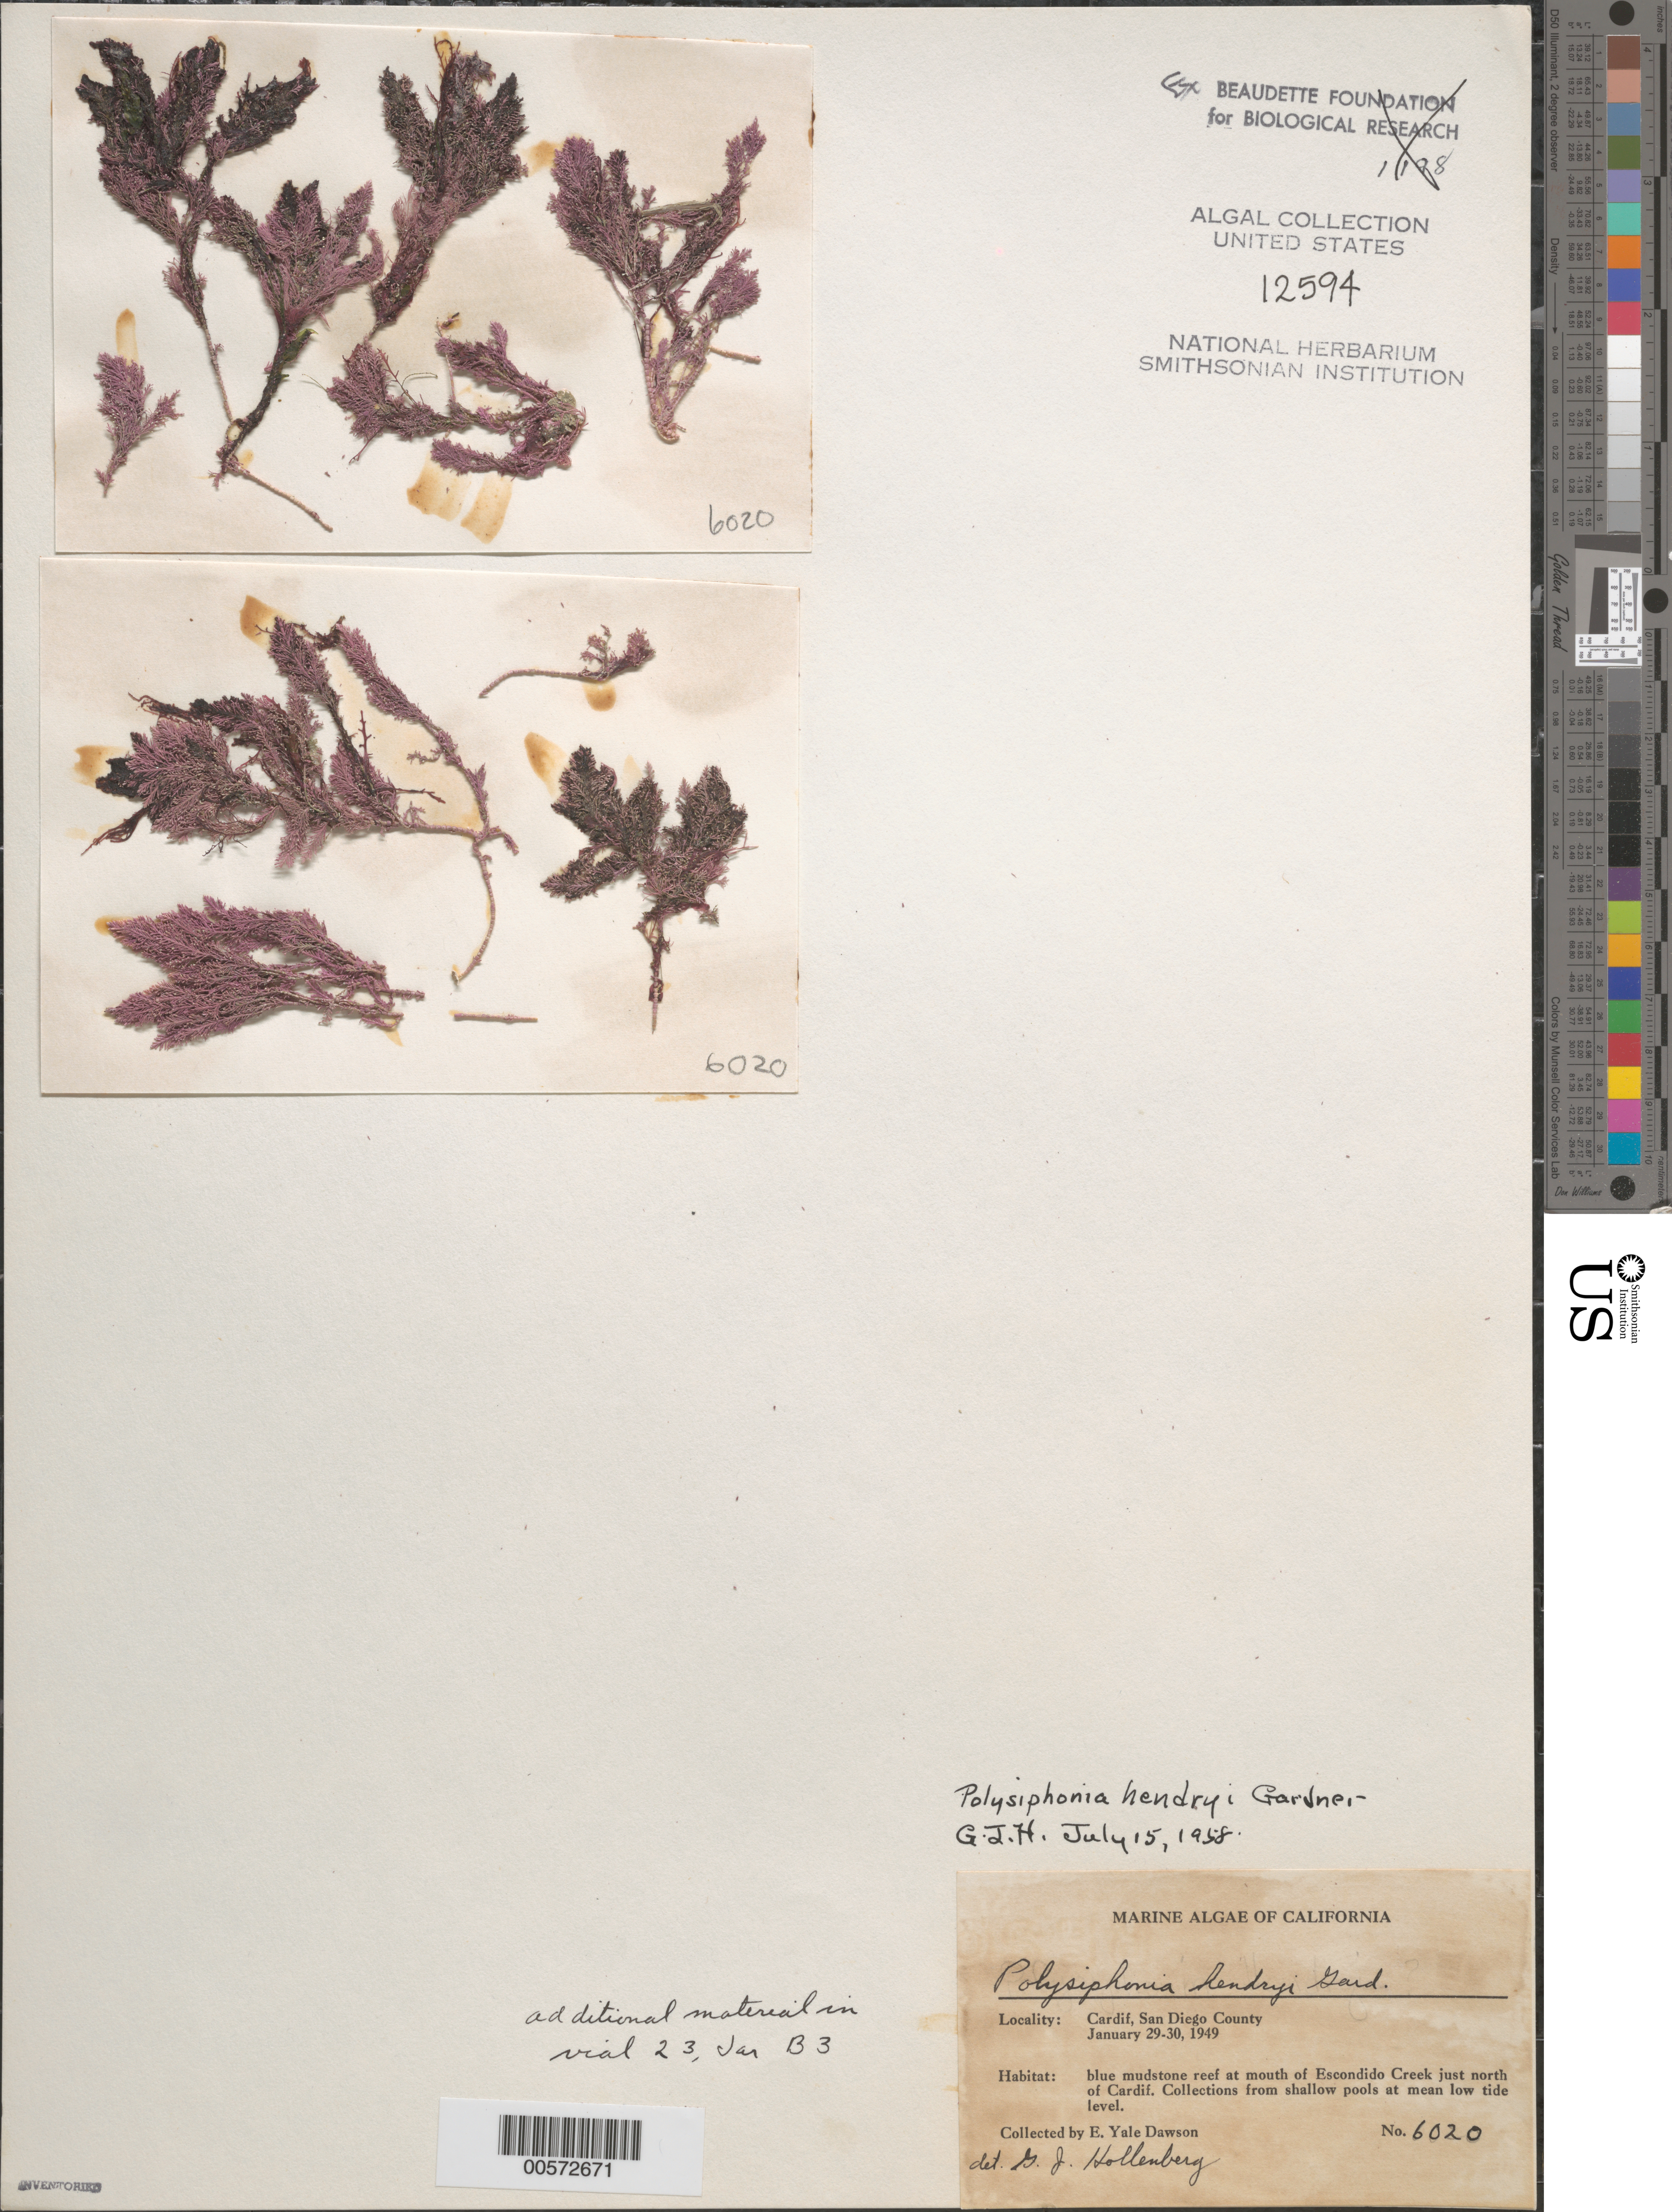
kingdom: Plantae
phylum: Rhodophyta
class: Florideophyceae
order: Ceramiales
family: Rhodomelaceae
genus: Vertebrata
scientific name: Vertebrata hendryi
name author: (N.L. Gardner) Savoie & G.W. Saunders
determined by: Algae name updating Project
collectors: E. Y. Dawson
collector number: EYD 6020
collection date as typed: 29 Jan 1949 TO 30 Jan 1949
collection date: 1949-01-29/1949-01-30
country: United States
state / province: California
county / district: San Diego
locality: Escondido Creek mouth, just north of Cardiff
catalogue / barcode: US 12594